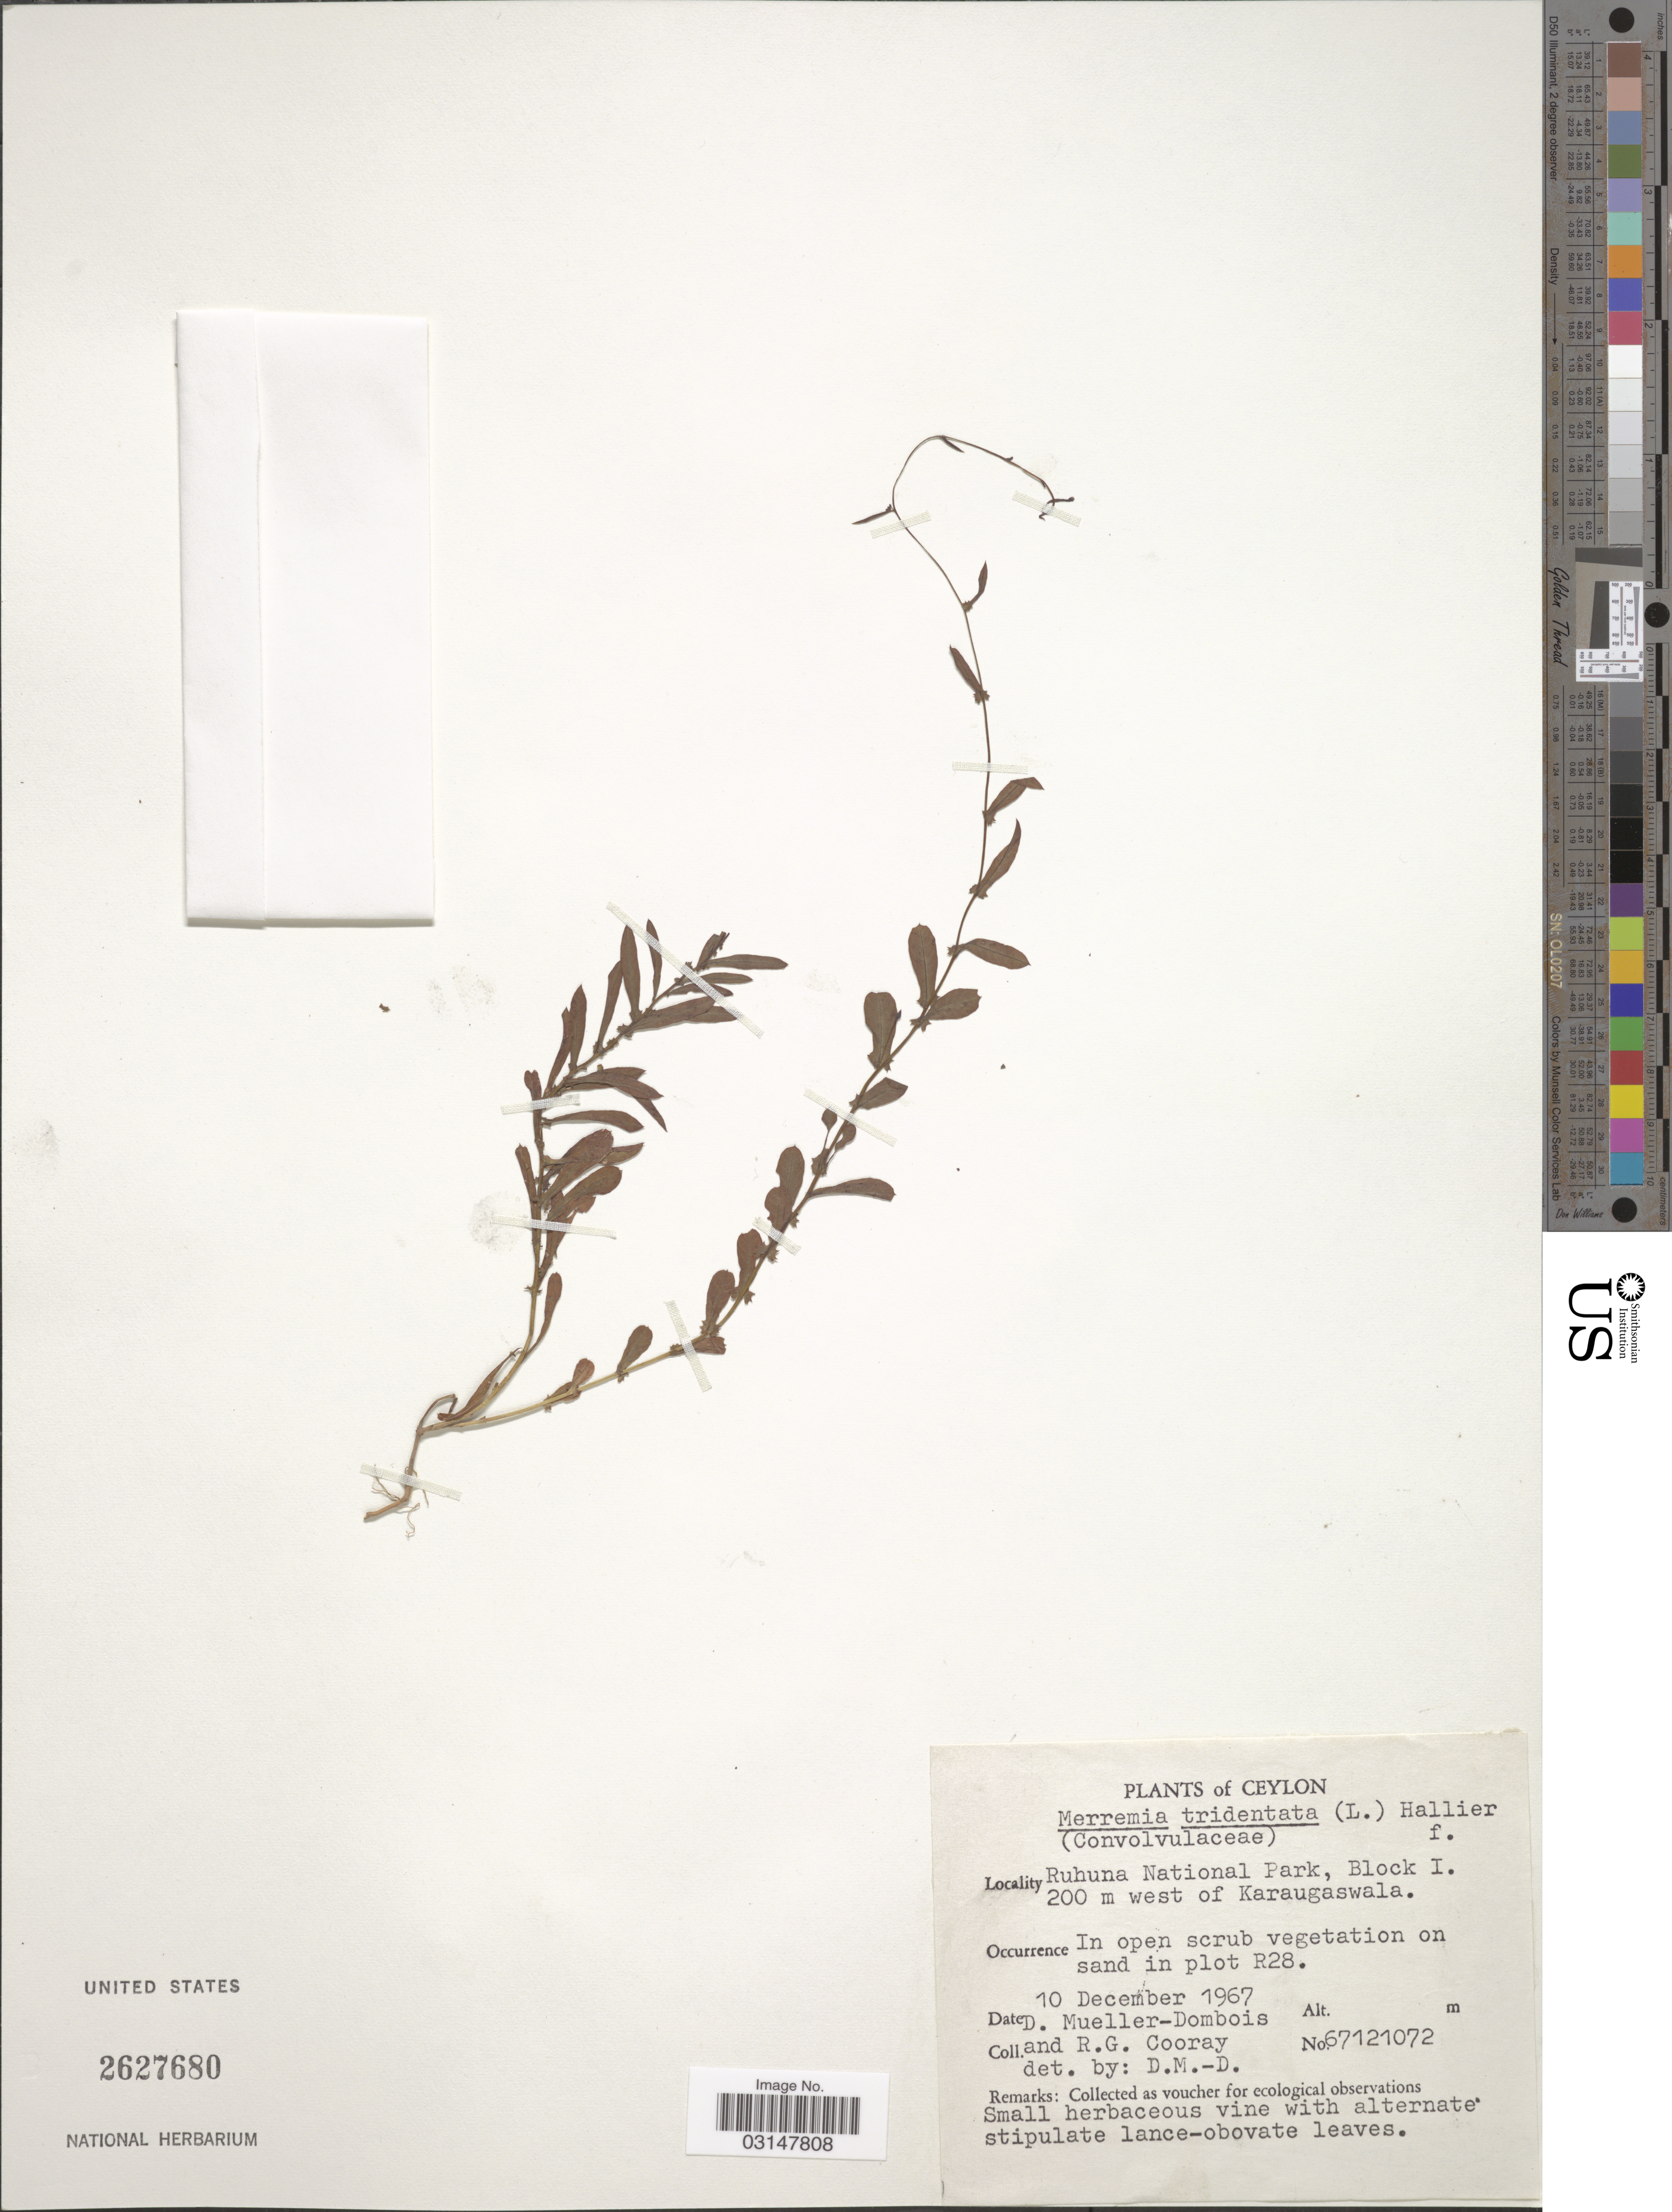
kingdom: Plantae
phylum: Tracheophyta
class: Magnoliopsida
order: Solanales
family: Convolvulaceae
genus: Xenostegia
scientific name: Xenostegia tridentata subsp. tridentata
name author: (L.) D.F. Austin & Staples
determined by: Strong, Mark T., (BOT), Smithsonian Institution - National Museum of Natural History (UNITED STATES)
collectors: D. Mueller-Dombois & R. Cooray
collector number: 67121072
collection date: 1967-12-10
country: Sri Lanka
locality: Ceylon. Ruhuna National Park, Block I. 200 m west of Karaugaswala. Plot R28.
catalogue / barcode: US 2627680